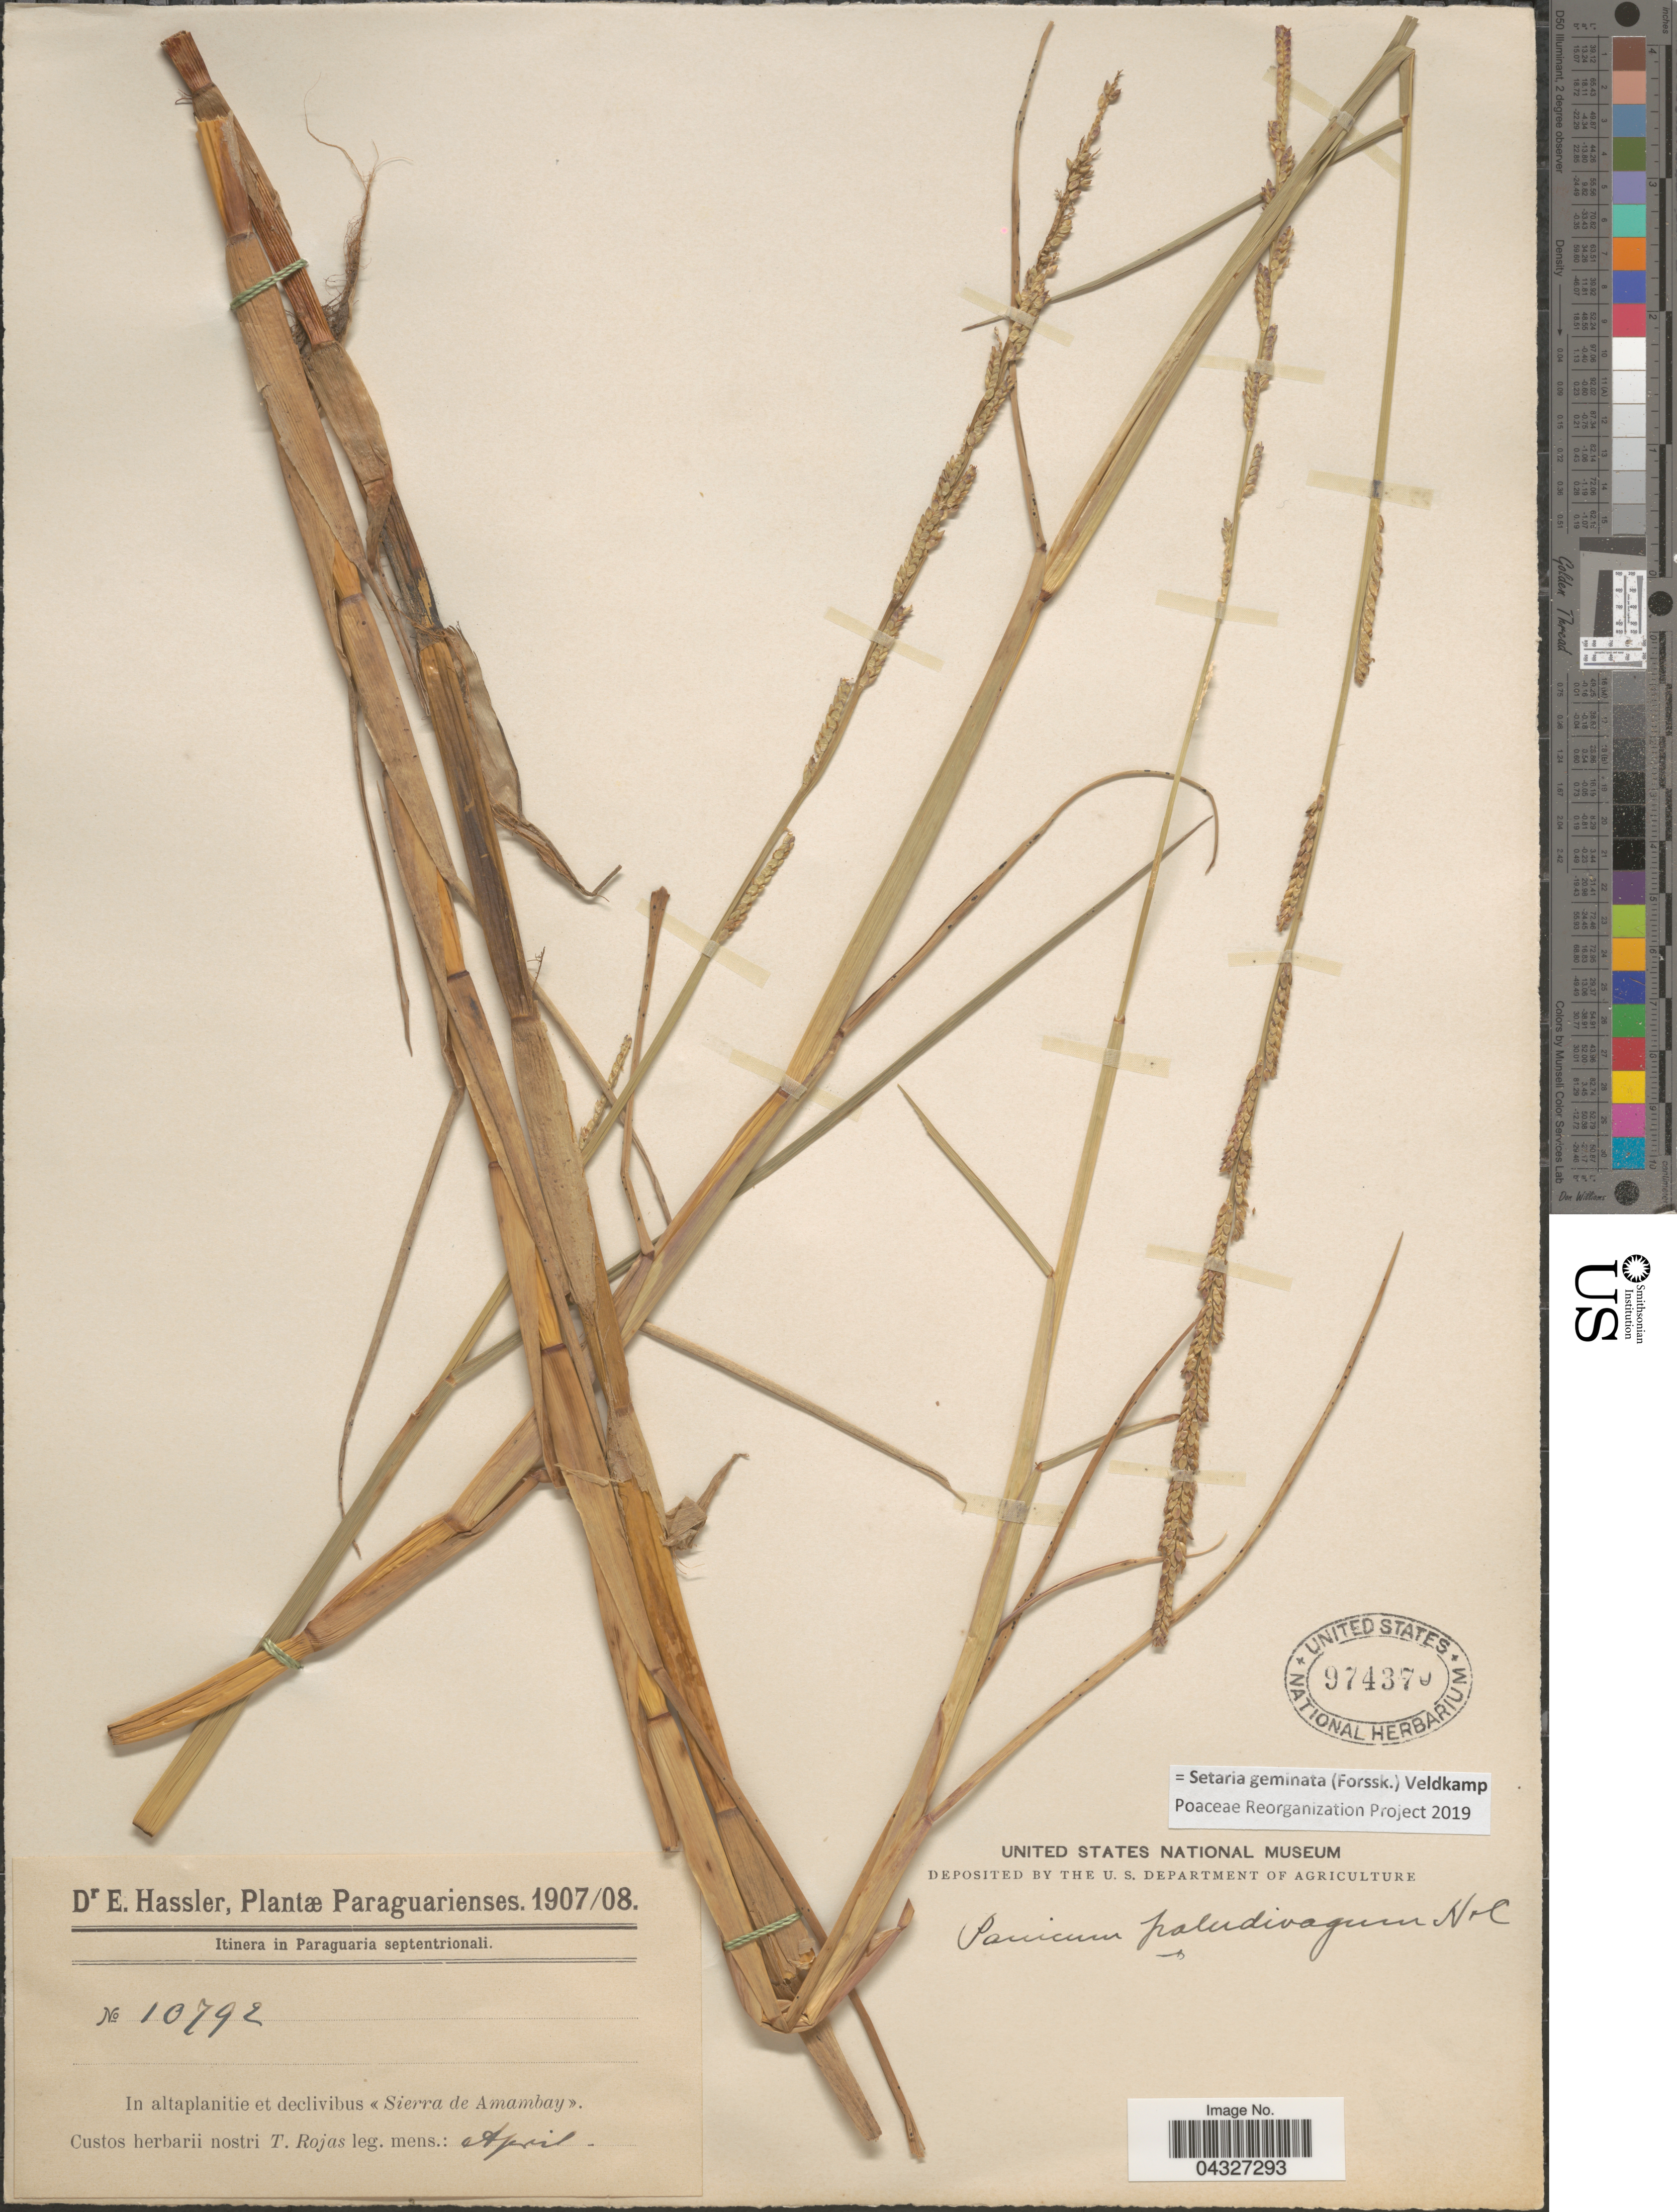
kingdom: Plantae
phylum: Tracheophyta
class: Liliopsida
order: Poales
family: Poaceae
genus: Setaria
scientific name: Setaria geminata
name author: (Forssk.) Veldkamp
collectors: E. Hassler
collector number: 10792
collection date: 1907-04/1908-04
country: Paraguay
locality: Itinera in Paraguaria septentrionali. In altaplanitie et declivibus « Sierra de Amambay ».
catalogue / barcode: US 974370